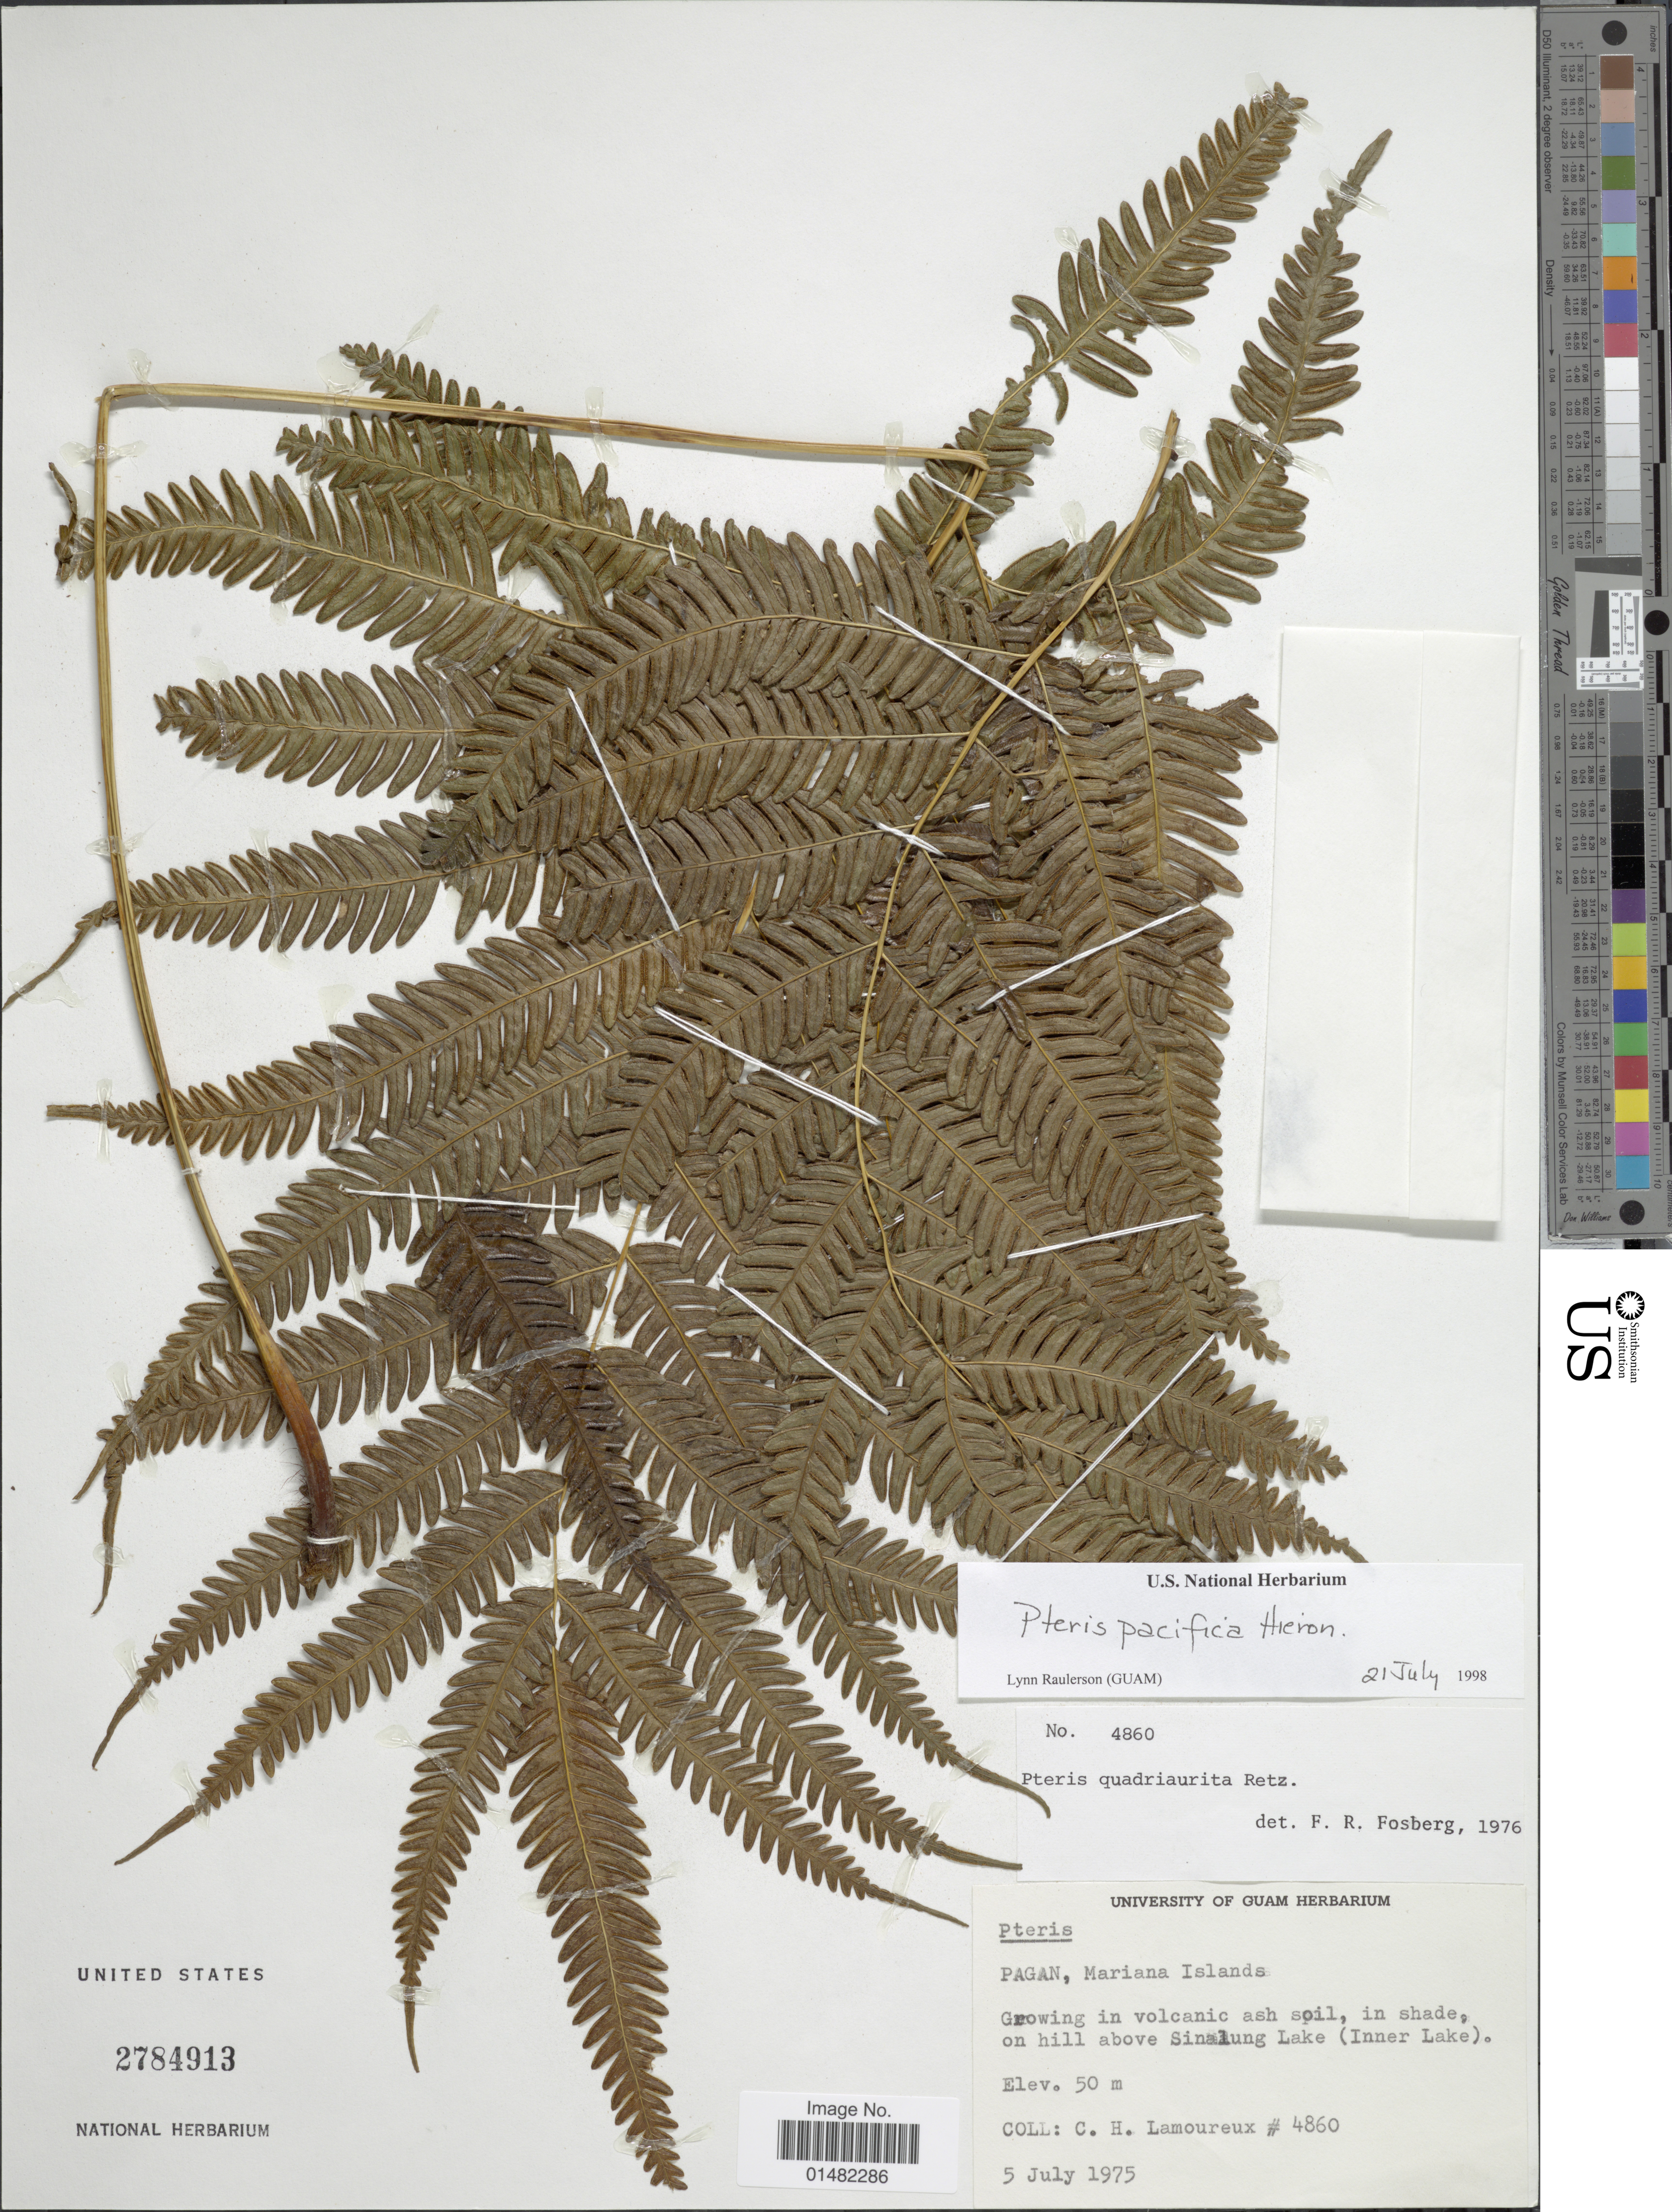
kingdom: Plantae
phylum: Tracheophyta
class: Polypodiopsida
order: Polypodiales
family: Pteridaceae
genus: Pteris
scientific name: Pteris pacifica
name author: Hieron.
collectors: C. Lamourex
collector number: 4860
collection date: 1975-07-05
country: Northern Mariana Islands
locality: Pagan, on hill above Sinalung Lake (Inner Lake)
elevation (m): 50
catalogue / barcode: US 2784913